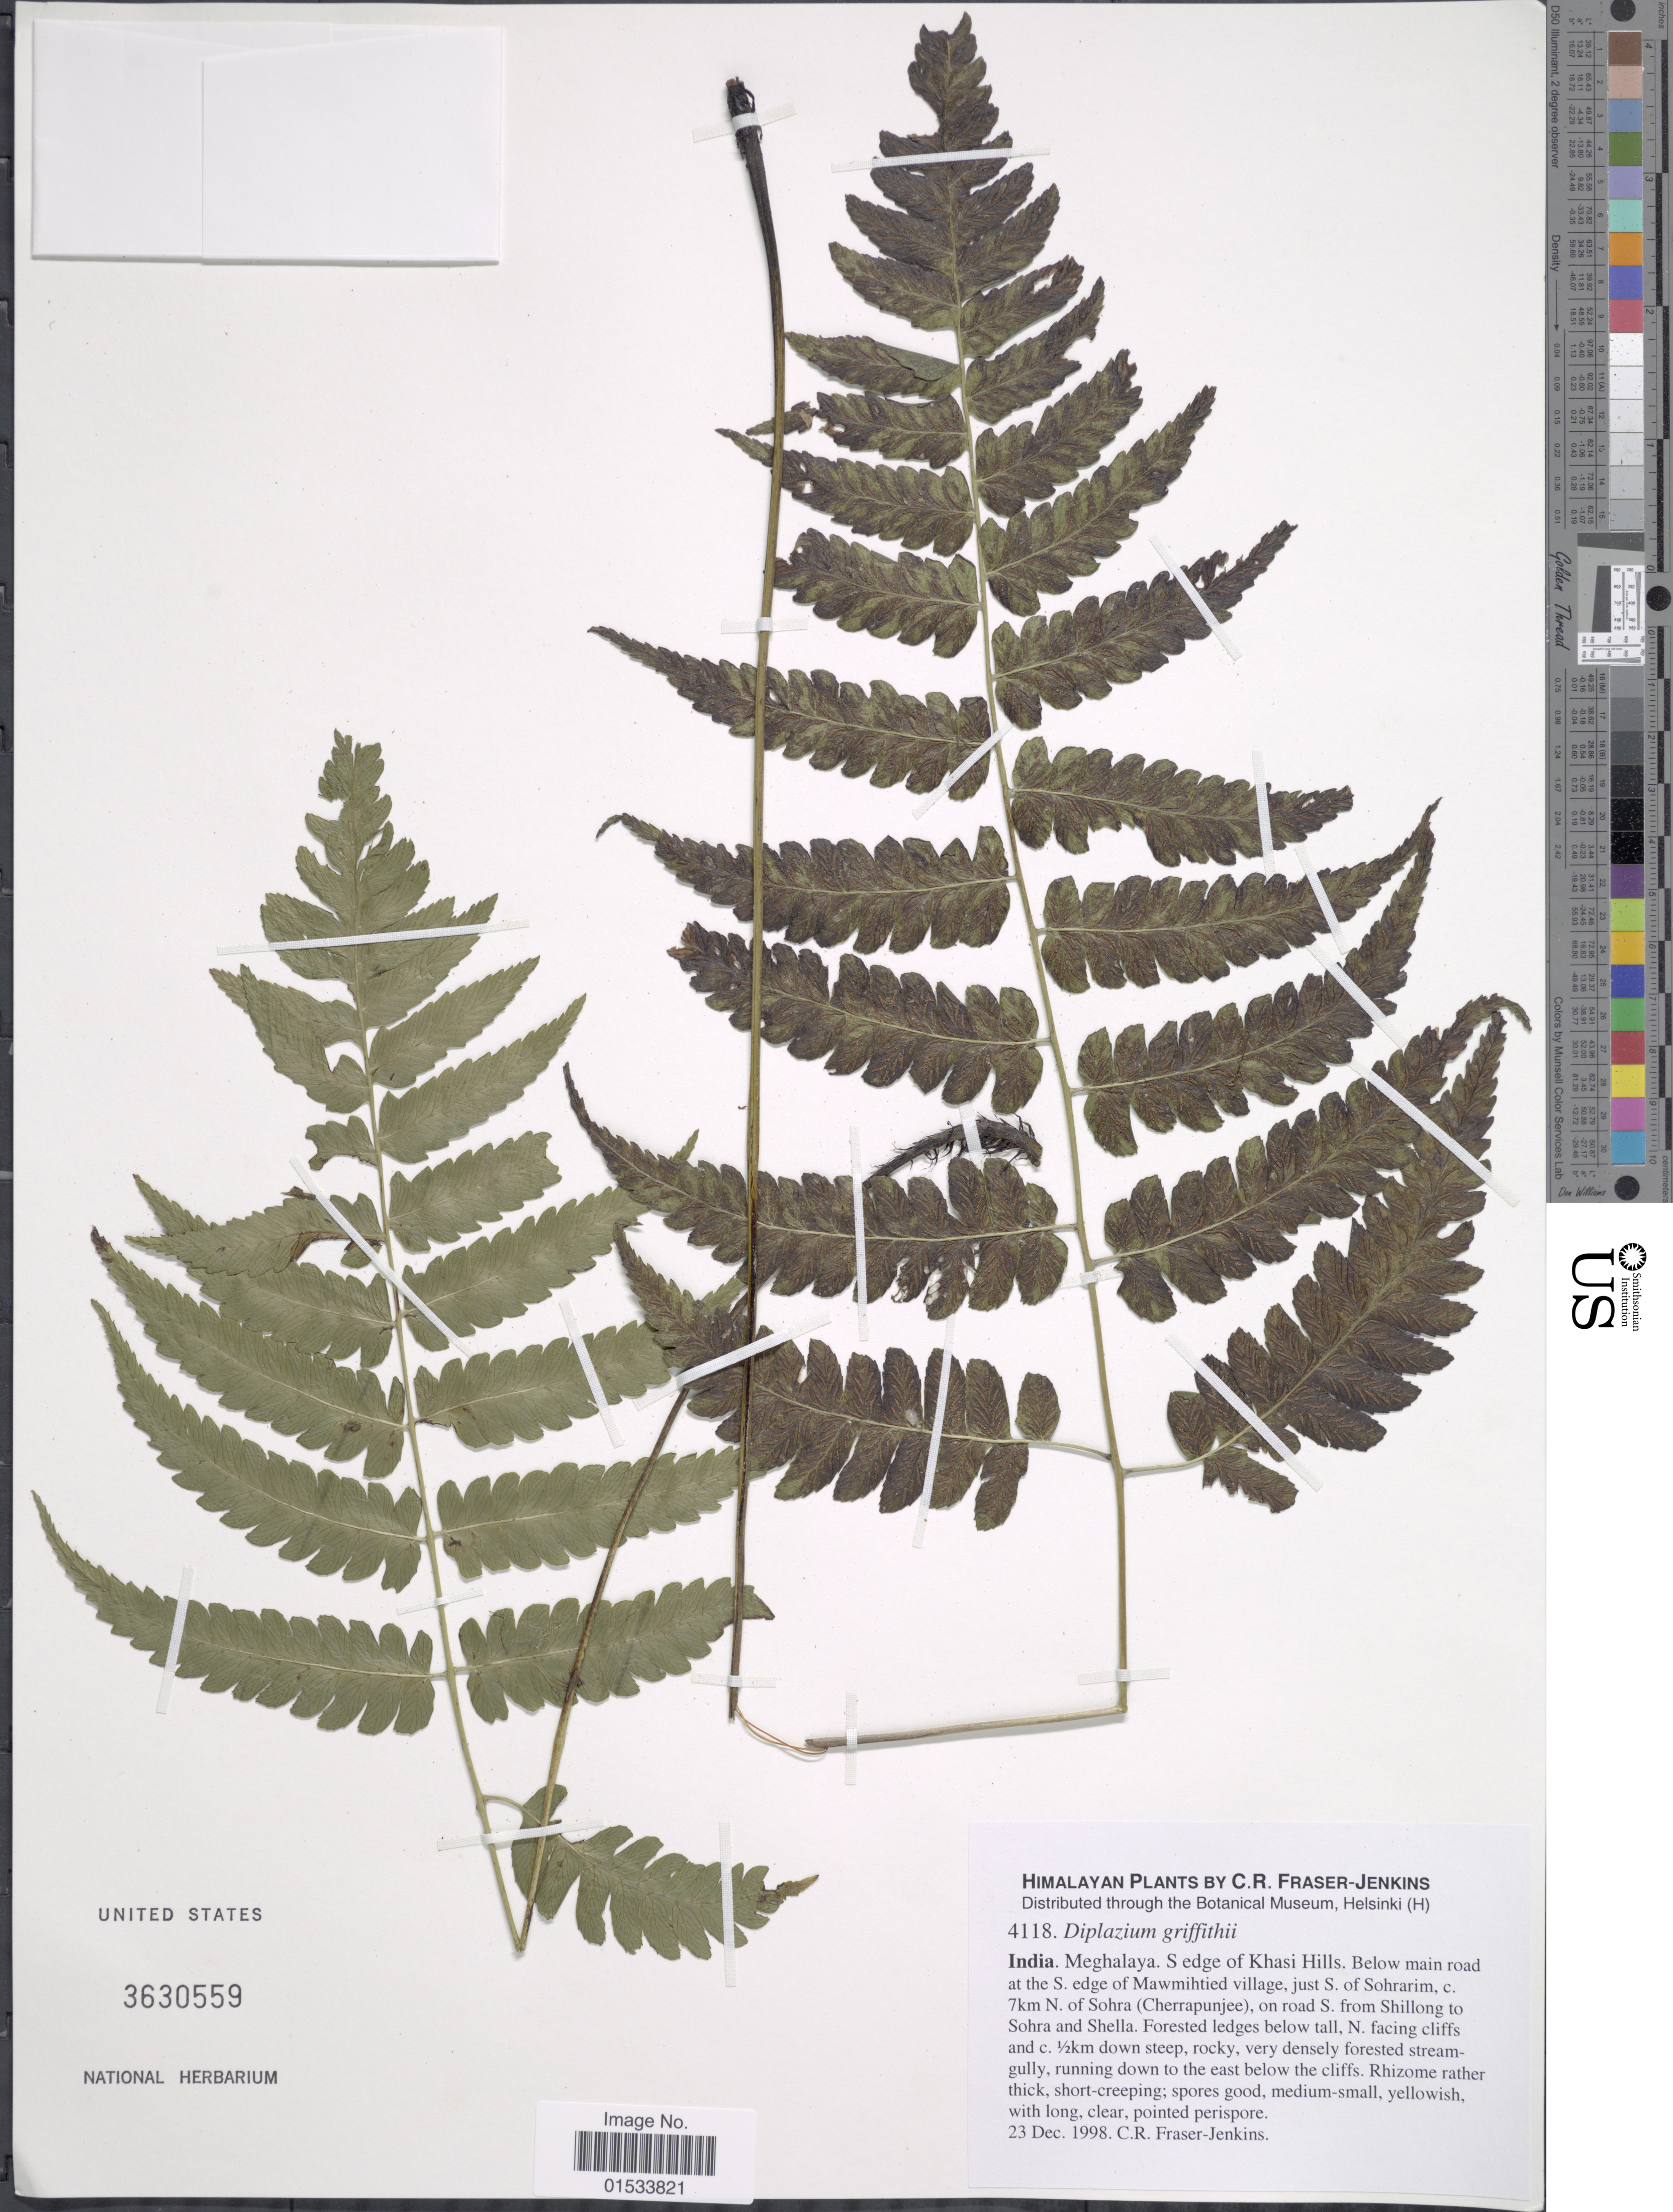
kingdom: Plantae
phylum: Tracheophyta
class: Polypodiopsida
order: Polypodiales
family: Athyriaceae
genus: Diplazium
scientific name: Diplazium griffithii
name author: (T. Moore) Diels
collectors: C. R. Fraser-Jenkins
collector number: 4118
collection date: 1998-12-23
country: India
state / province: Meghalaya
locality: Himalaya, S. edge of Khasi Hills, below main road at the S. edge of Mawmihtied village, just S. of Sohrarim, c. 7km N. of Sohra (Cherrapunjee), on road S. from Shillong to Sohra and Shella.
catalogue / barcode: US 3630559